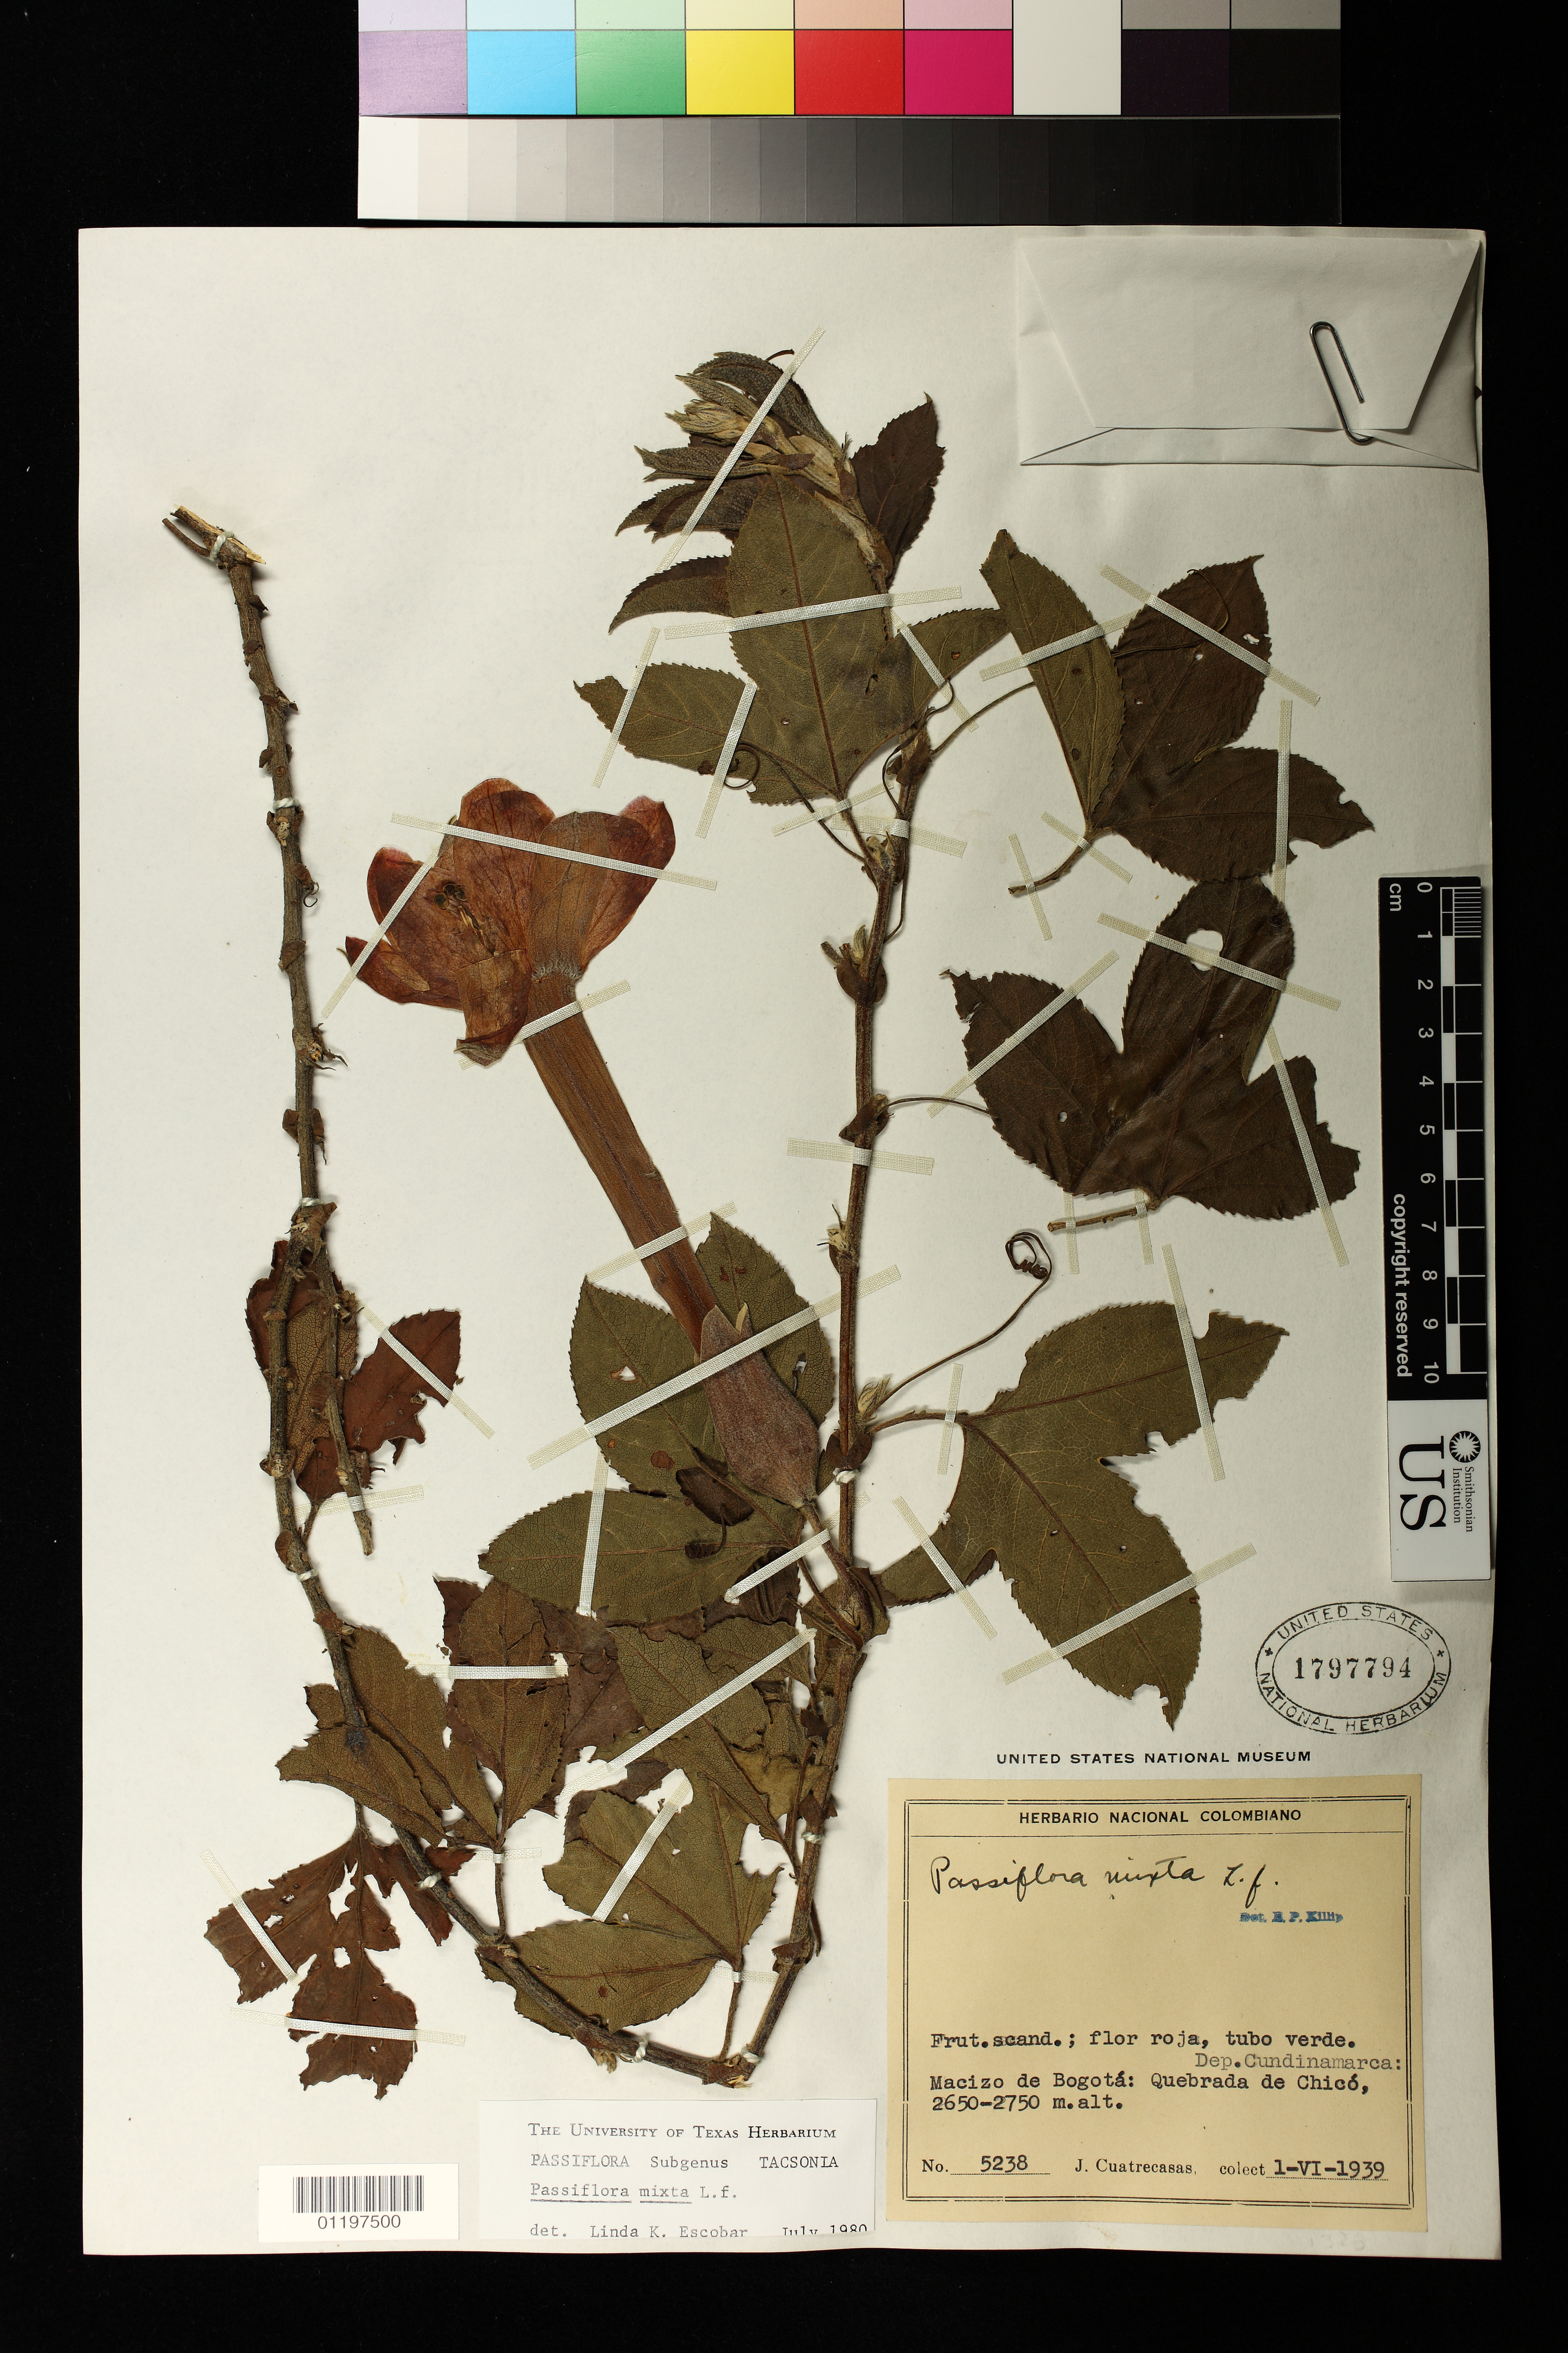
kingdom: Plantae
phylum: Tracheophyta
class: Magnoliopsida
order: Malpighiales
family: Passifloraceae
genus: Passiflora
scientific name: Passiflora mixta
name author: L. f.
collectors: J. Cuatrecasas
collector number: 5238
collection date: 1939-06-01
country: Colombia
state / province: Bogota D.C.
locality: Macizo de Bogotá: Quebrada de Chicó,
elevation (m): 2650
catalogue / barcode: US 1797794